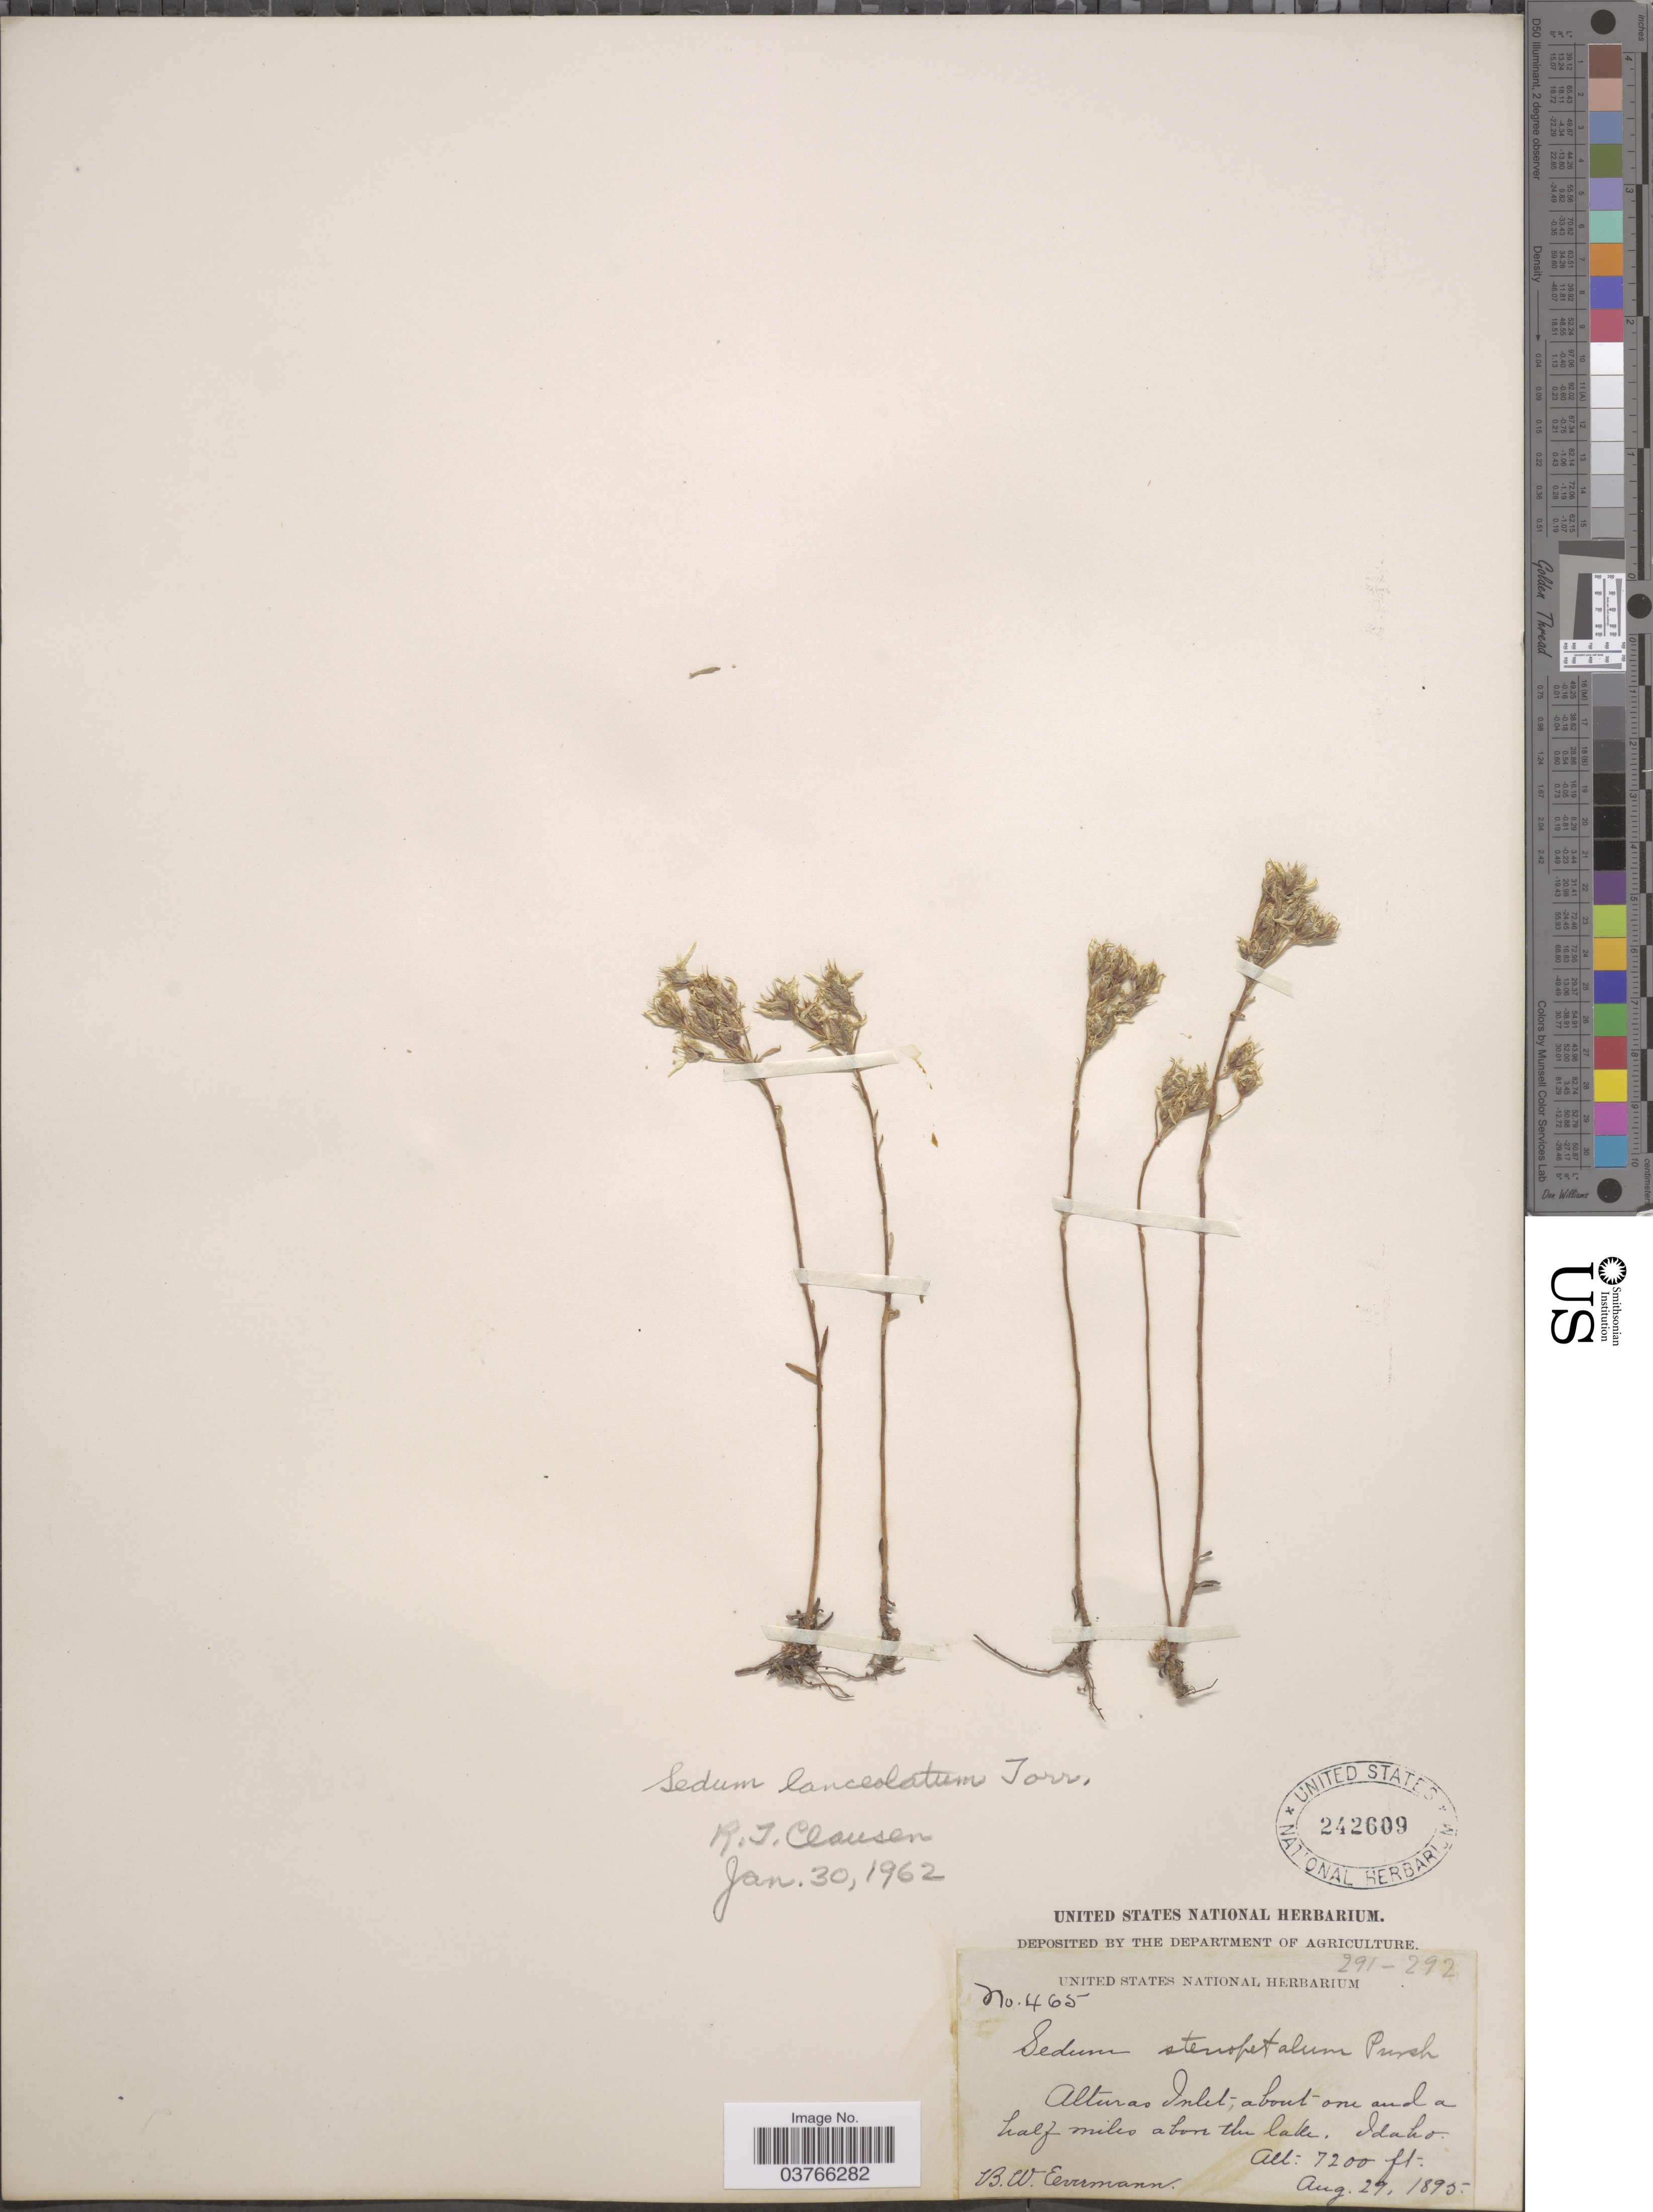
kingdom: Plantae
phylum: Tracheophyta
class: Magnoliopsida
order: Saxifragales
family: Crassulaceae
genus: Sedum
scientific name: Sedum lanceolatum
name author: Torr.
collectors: B. W. Evermann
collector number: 465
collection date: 1895-08-29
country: United States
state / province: Idaho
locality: Alturas Inlet, about one and a half miles above the lake.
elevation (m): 2195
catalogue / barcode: US 242609